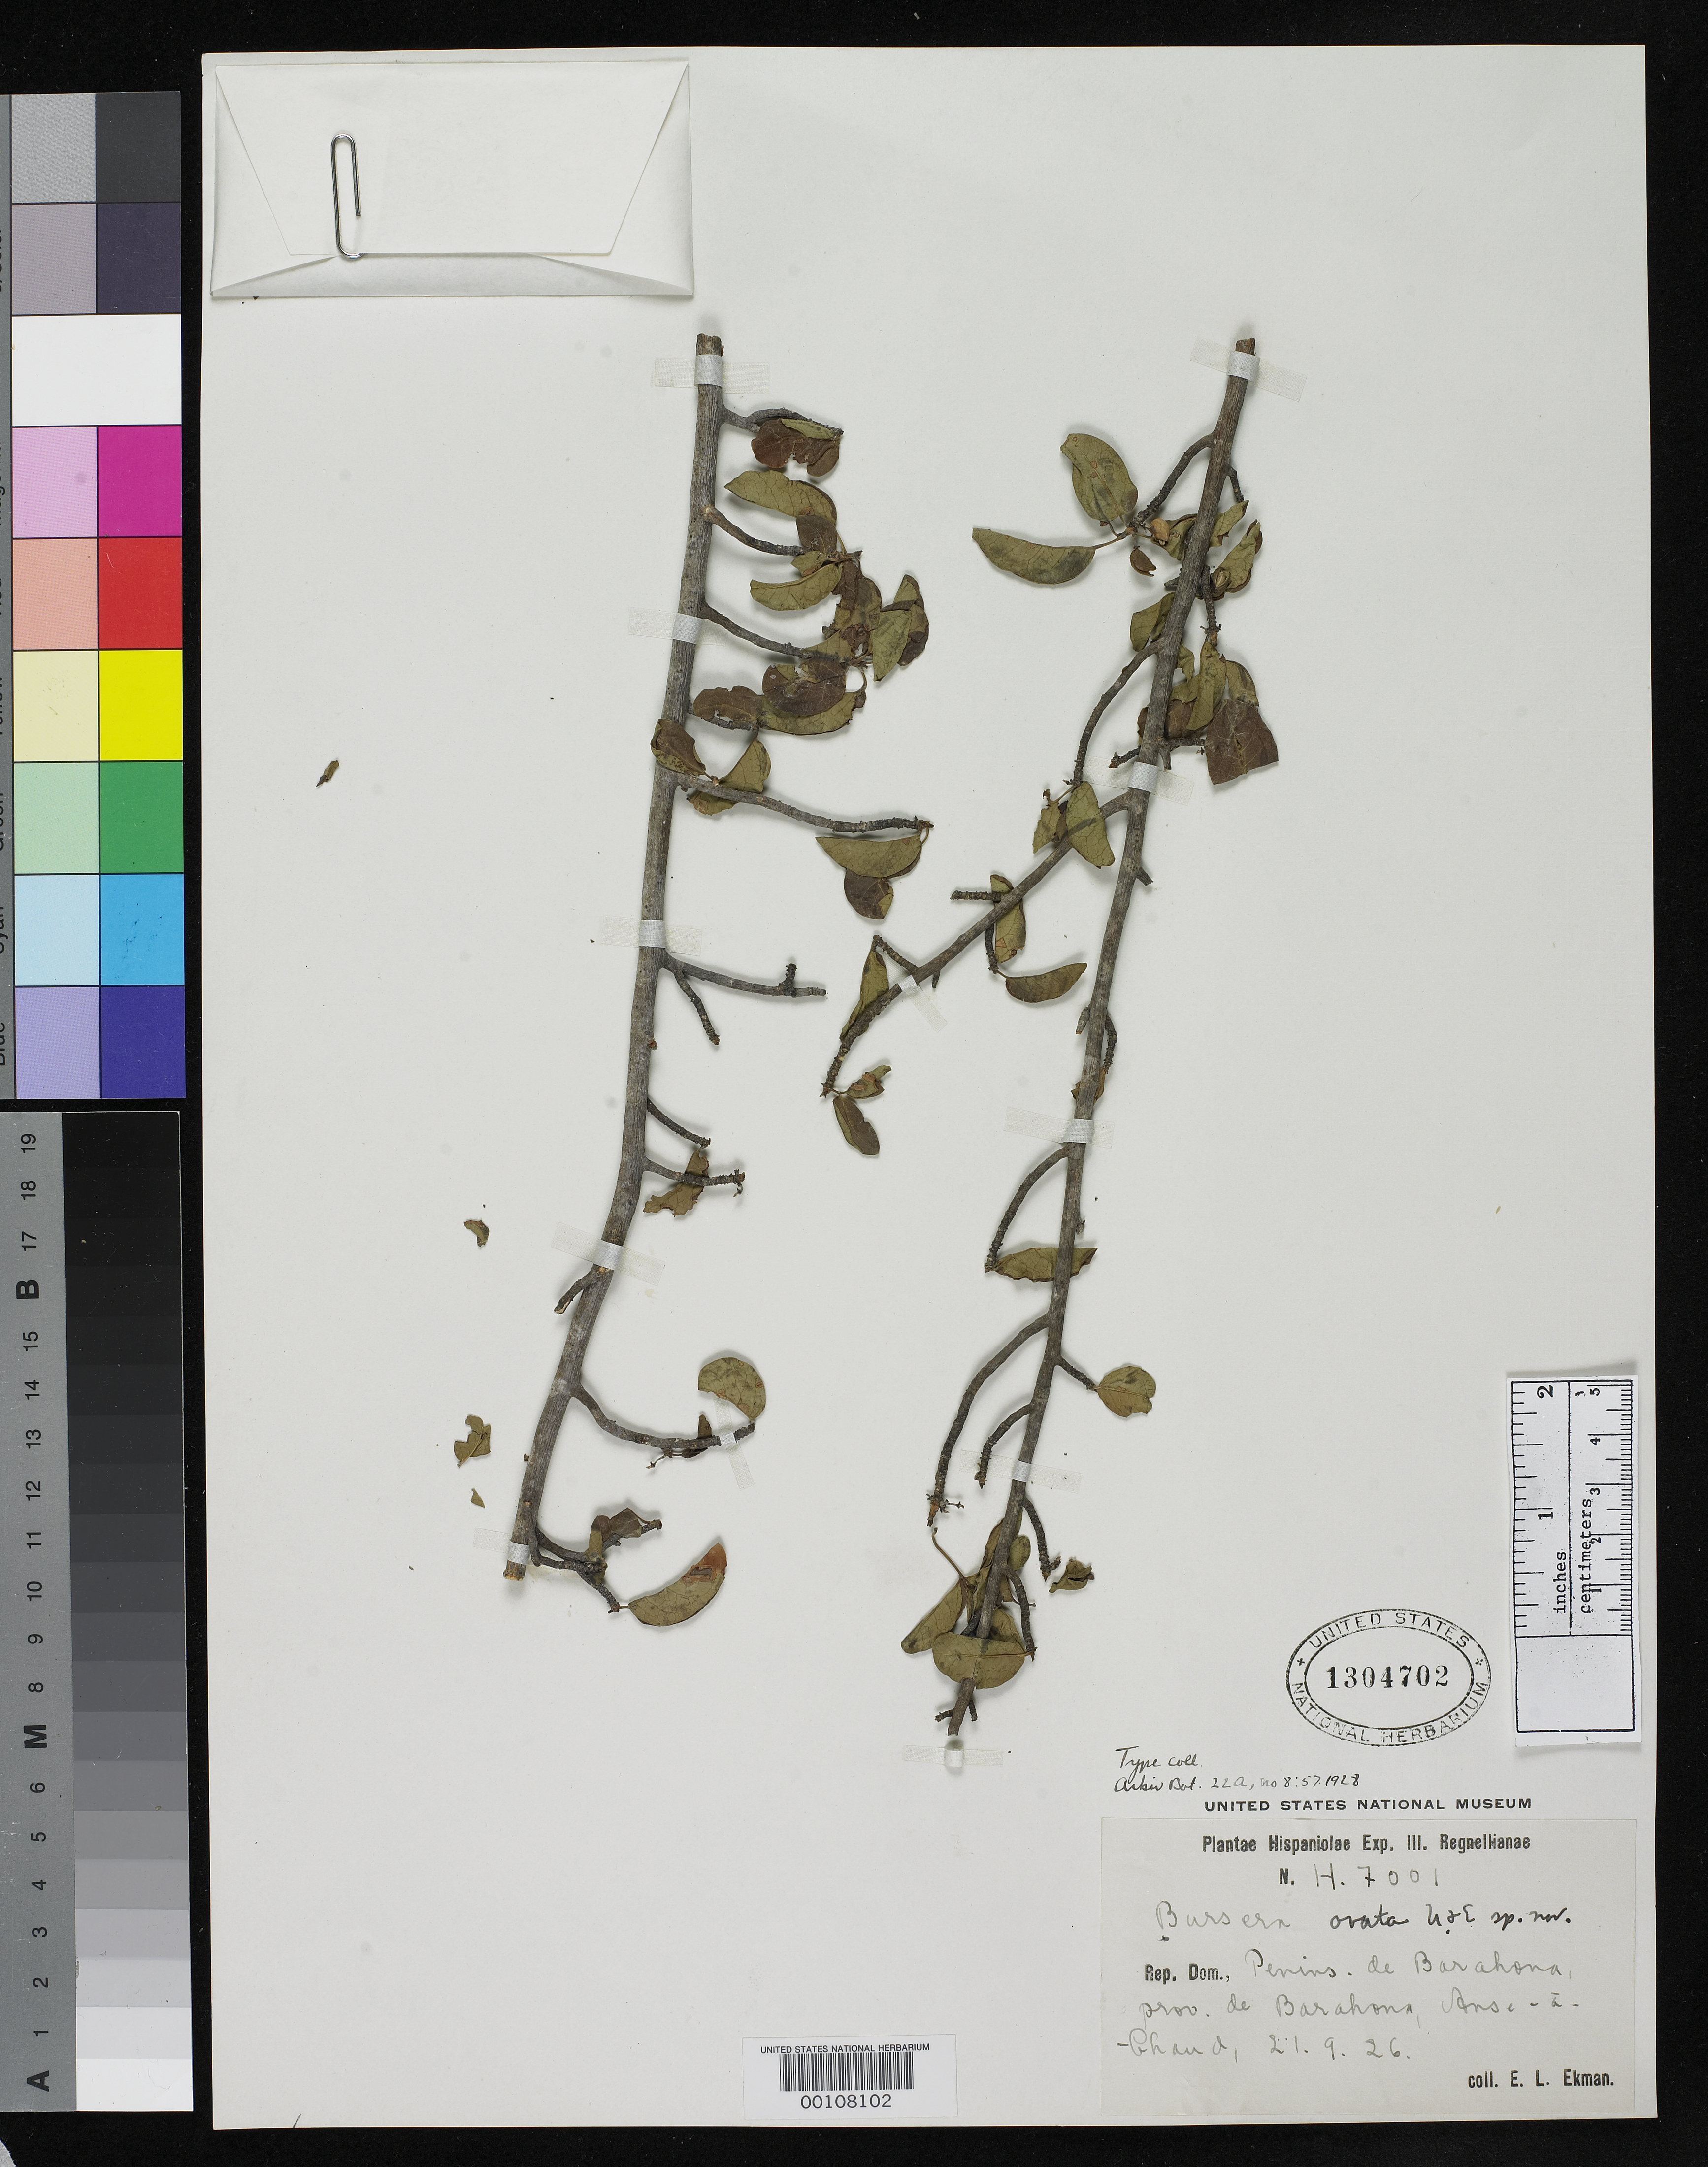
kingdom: Plantae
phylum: Tracheophyta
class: Magnoliopsida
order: Sapindales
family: Burseraceae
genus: Bursera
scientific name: Bursera ovata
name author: Urb. & Ekman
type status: Isotype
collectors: E. L. Ekman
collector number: H 7001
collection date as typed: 21 Sep 1926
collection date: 1926-09-21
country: Dominican Republic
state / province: Barahona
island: Hispaniola Island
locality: Prope Anse-a-Chaud.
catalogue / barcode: US 1304702